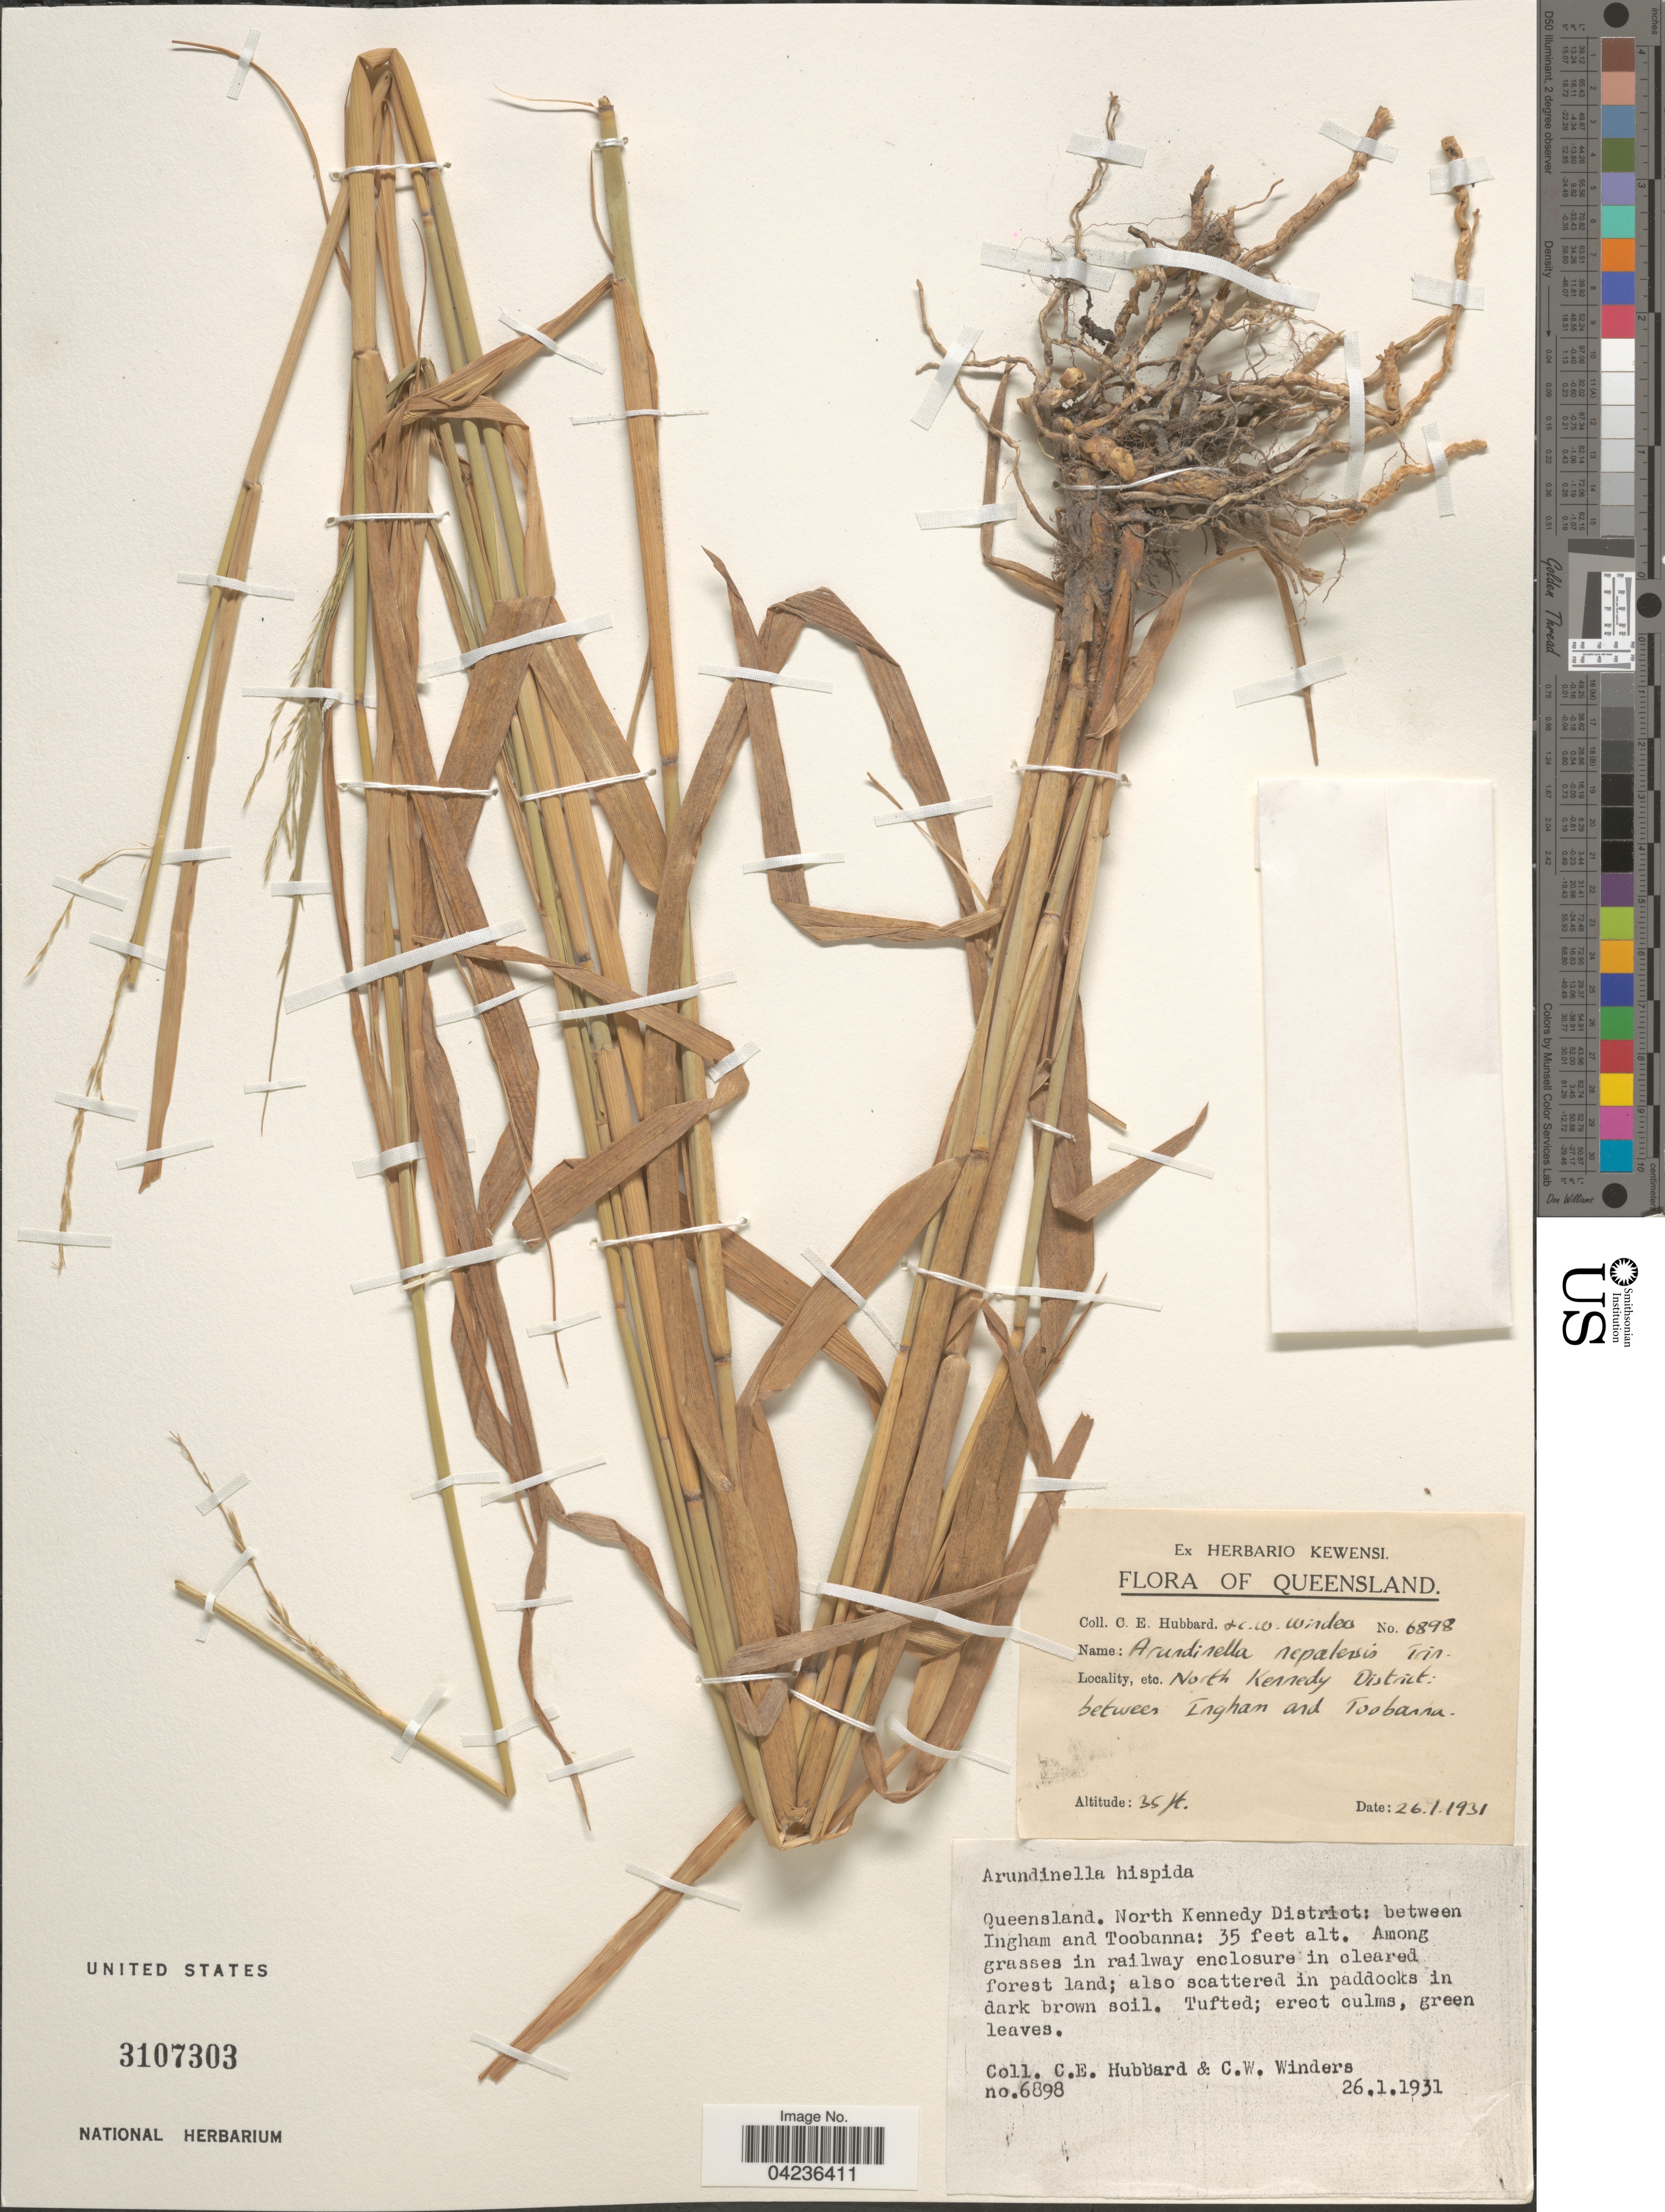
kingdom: Plantae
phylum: Tracheophyta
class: Liliopsida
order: Poales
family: Poaceae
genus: Arundinella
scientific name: Arundinella hispida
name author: (Humb. & Bonpl. ex Willd.) Kuntze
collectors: C. E. Hubbard & C. Winders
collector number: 6898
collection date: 1931-01-26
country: Australia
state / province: Queensland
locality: North Kennedy District: between Ingham and Toobanna. Among grasses in railway enclosure in cleared forest land.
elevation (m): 11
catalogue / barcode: US 3107303